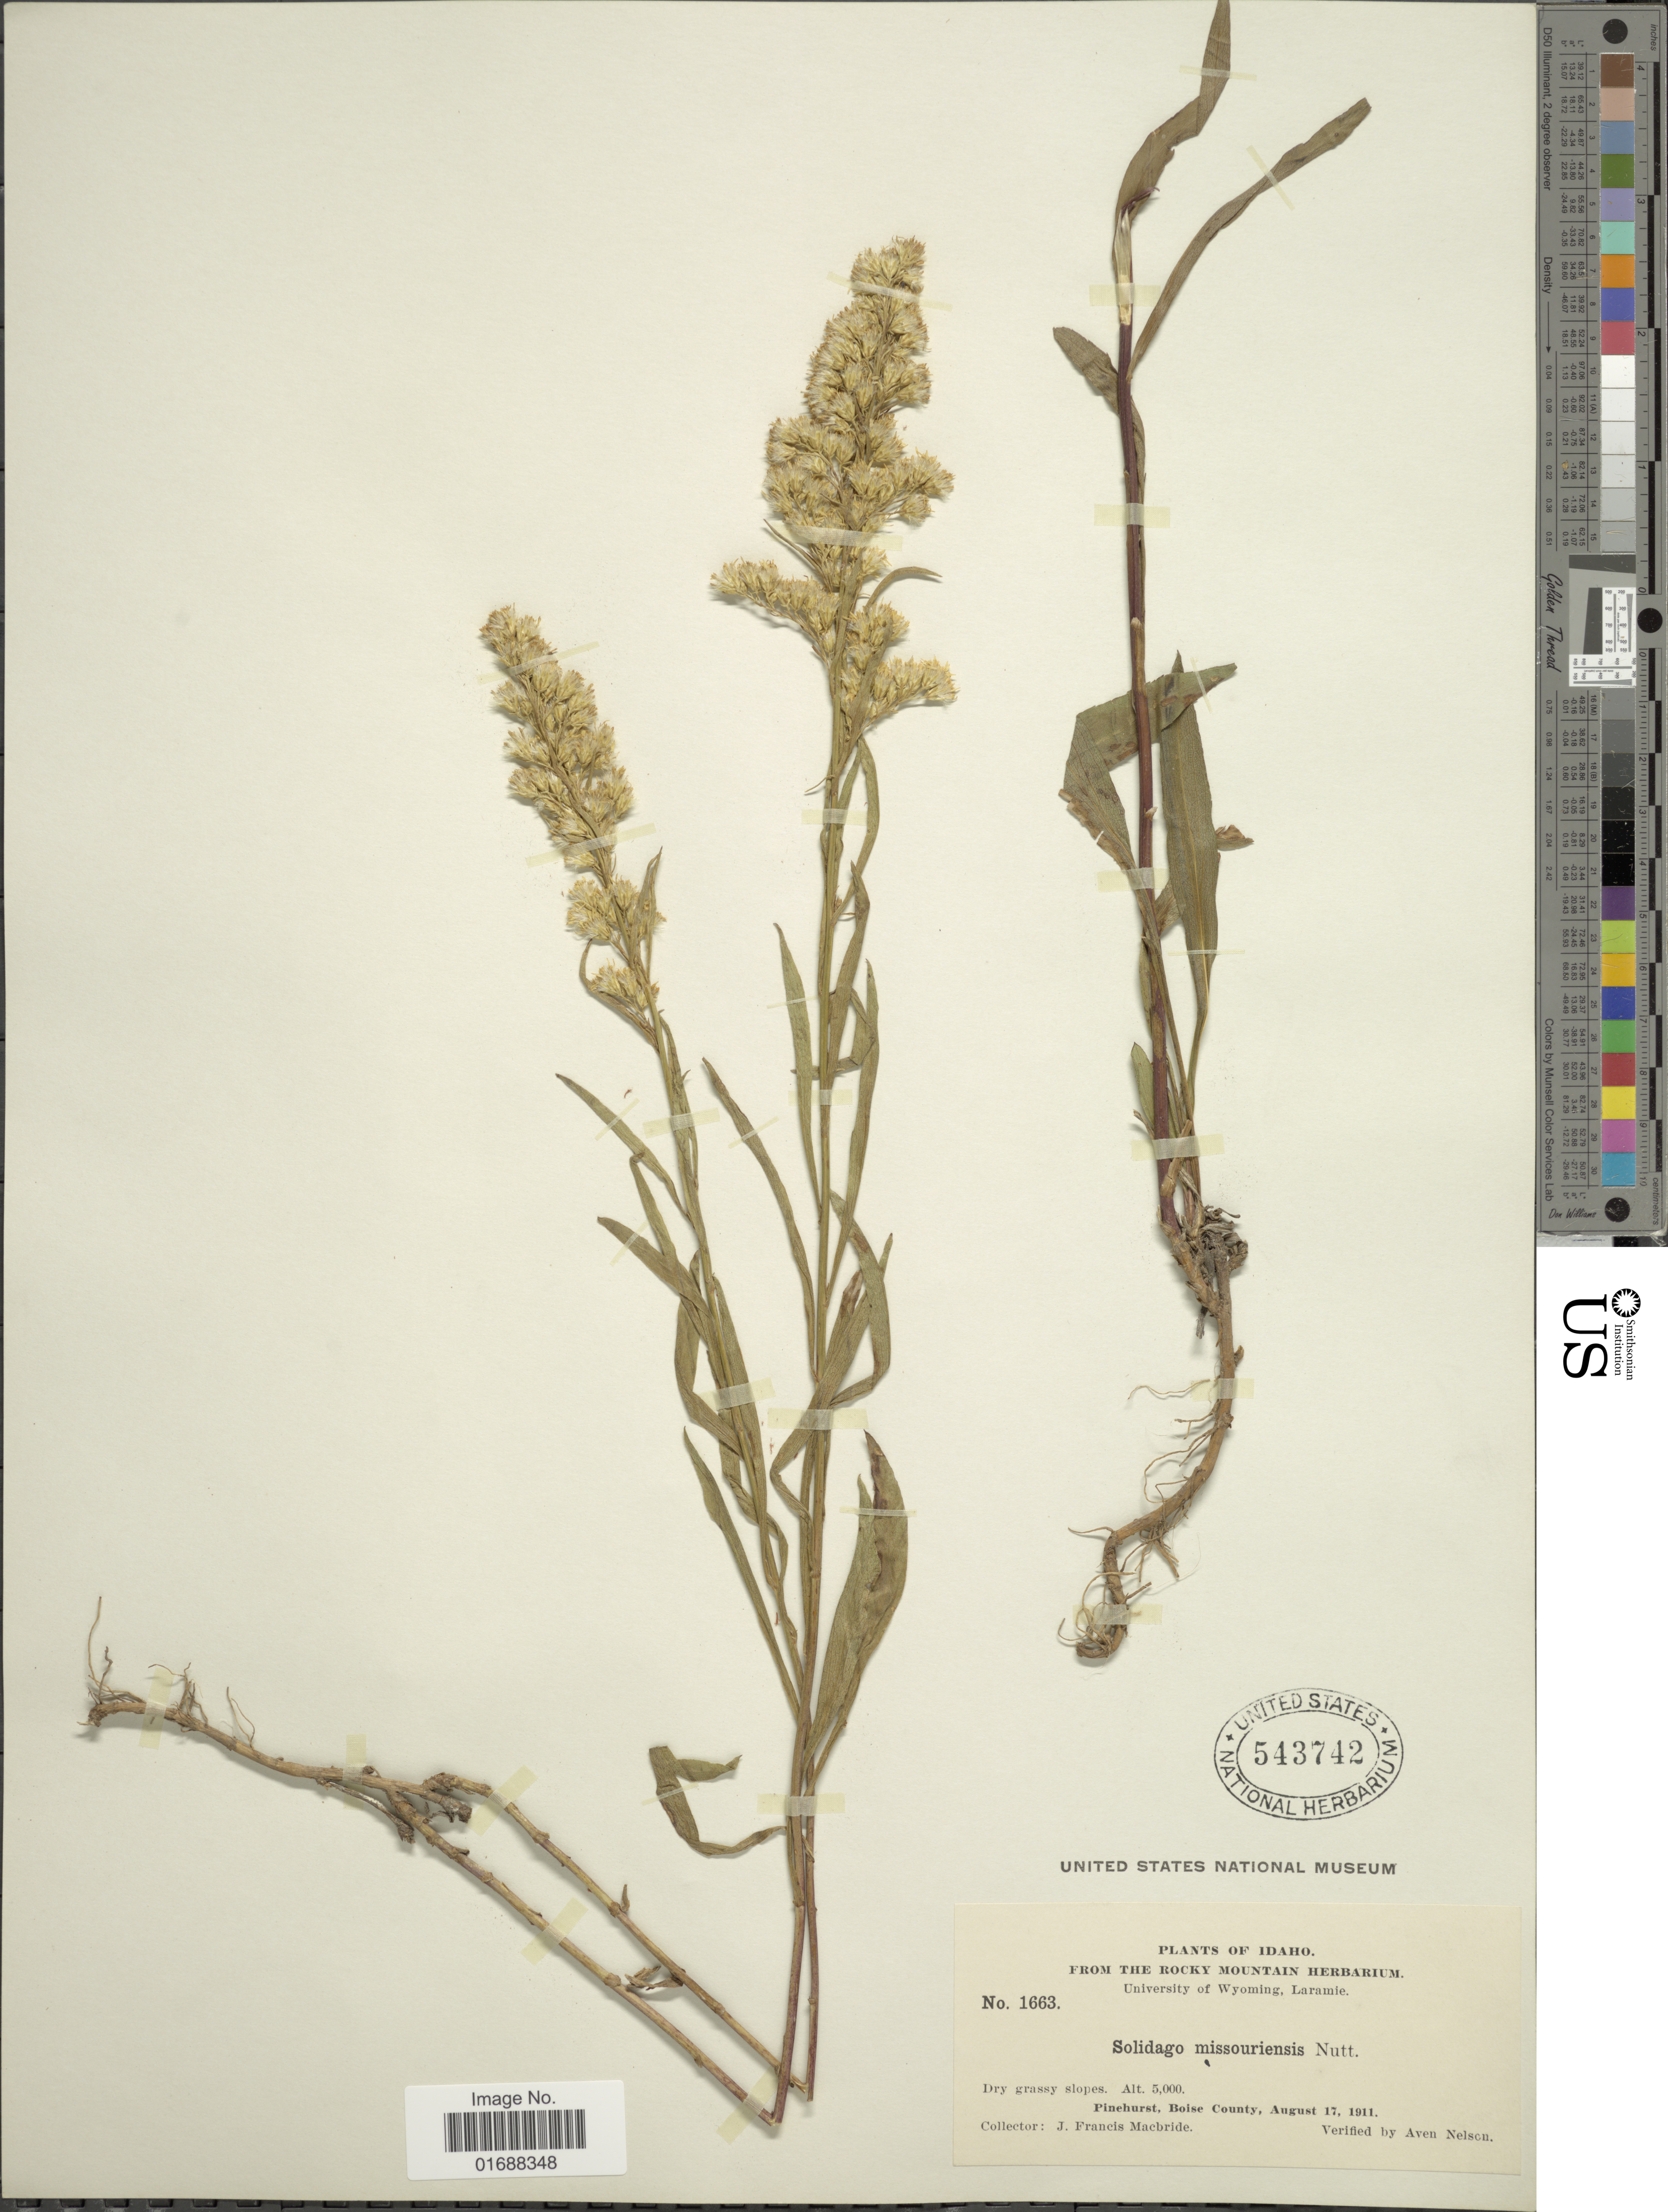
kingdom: Plantae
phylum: Tracheophyta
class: Magnoliopsida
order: Asterales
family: Asteraceae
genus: Solidago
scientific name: Solidago missouriensis var. missouriensis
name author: Nutt.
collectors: J. F. Macbride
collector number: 1663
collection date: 1911-08-17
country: United States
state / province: Idaho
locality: Pinehurst, Boise County.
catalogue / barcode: US 543742